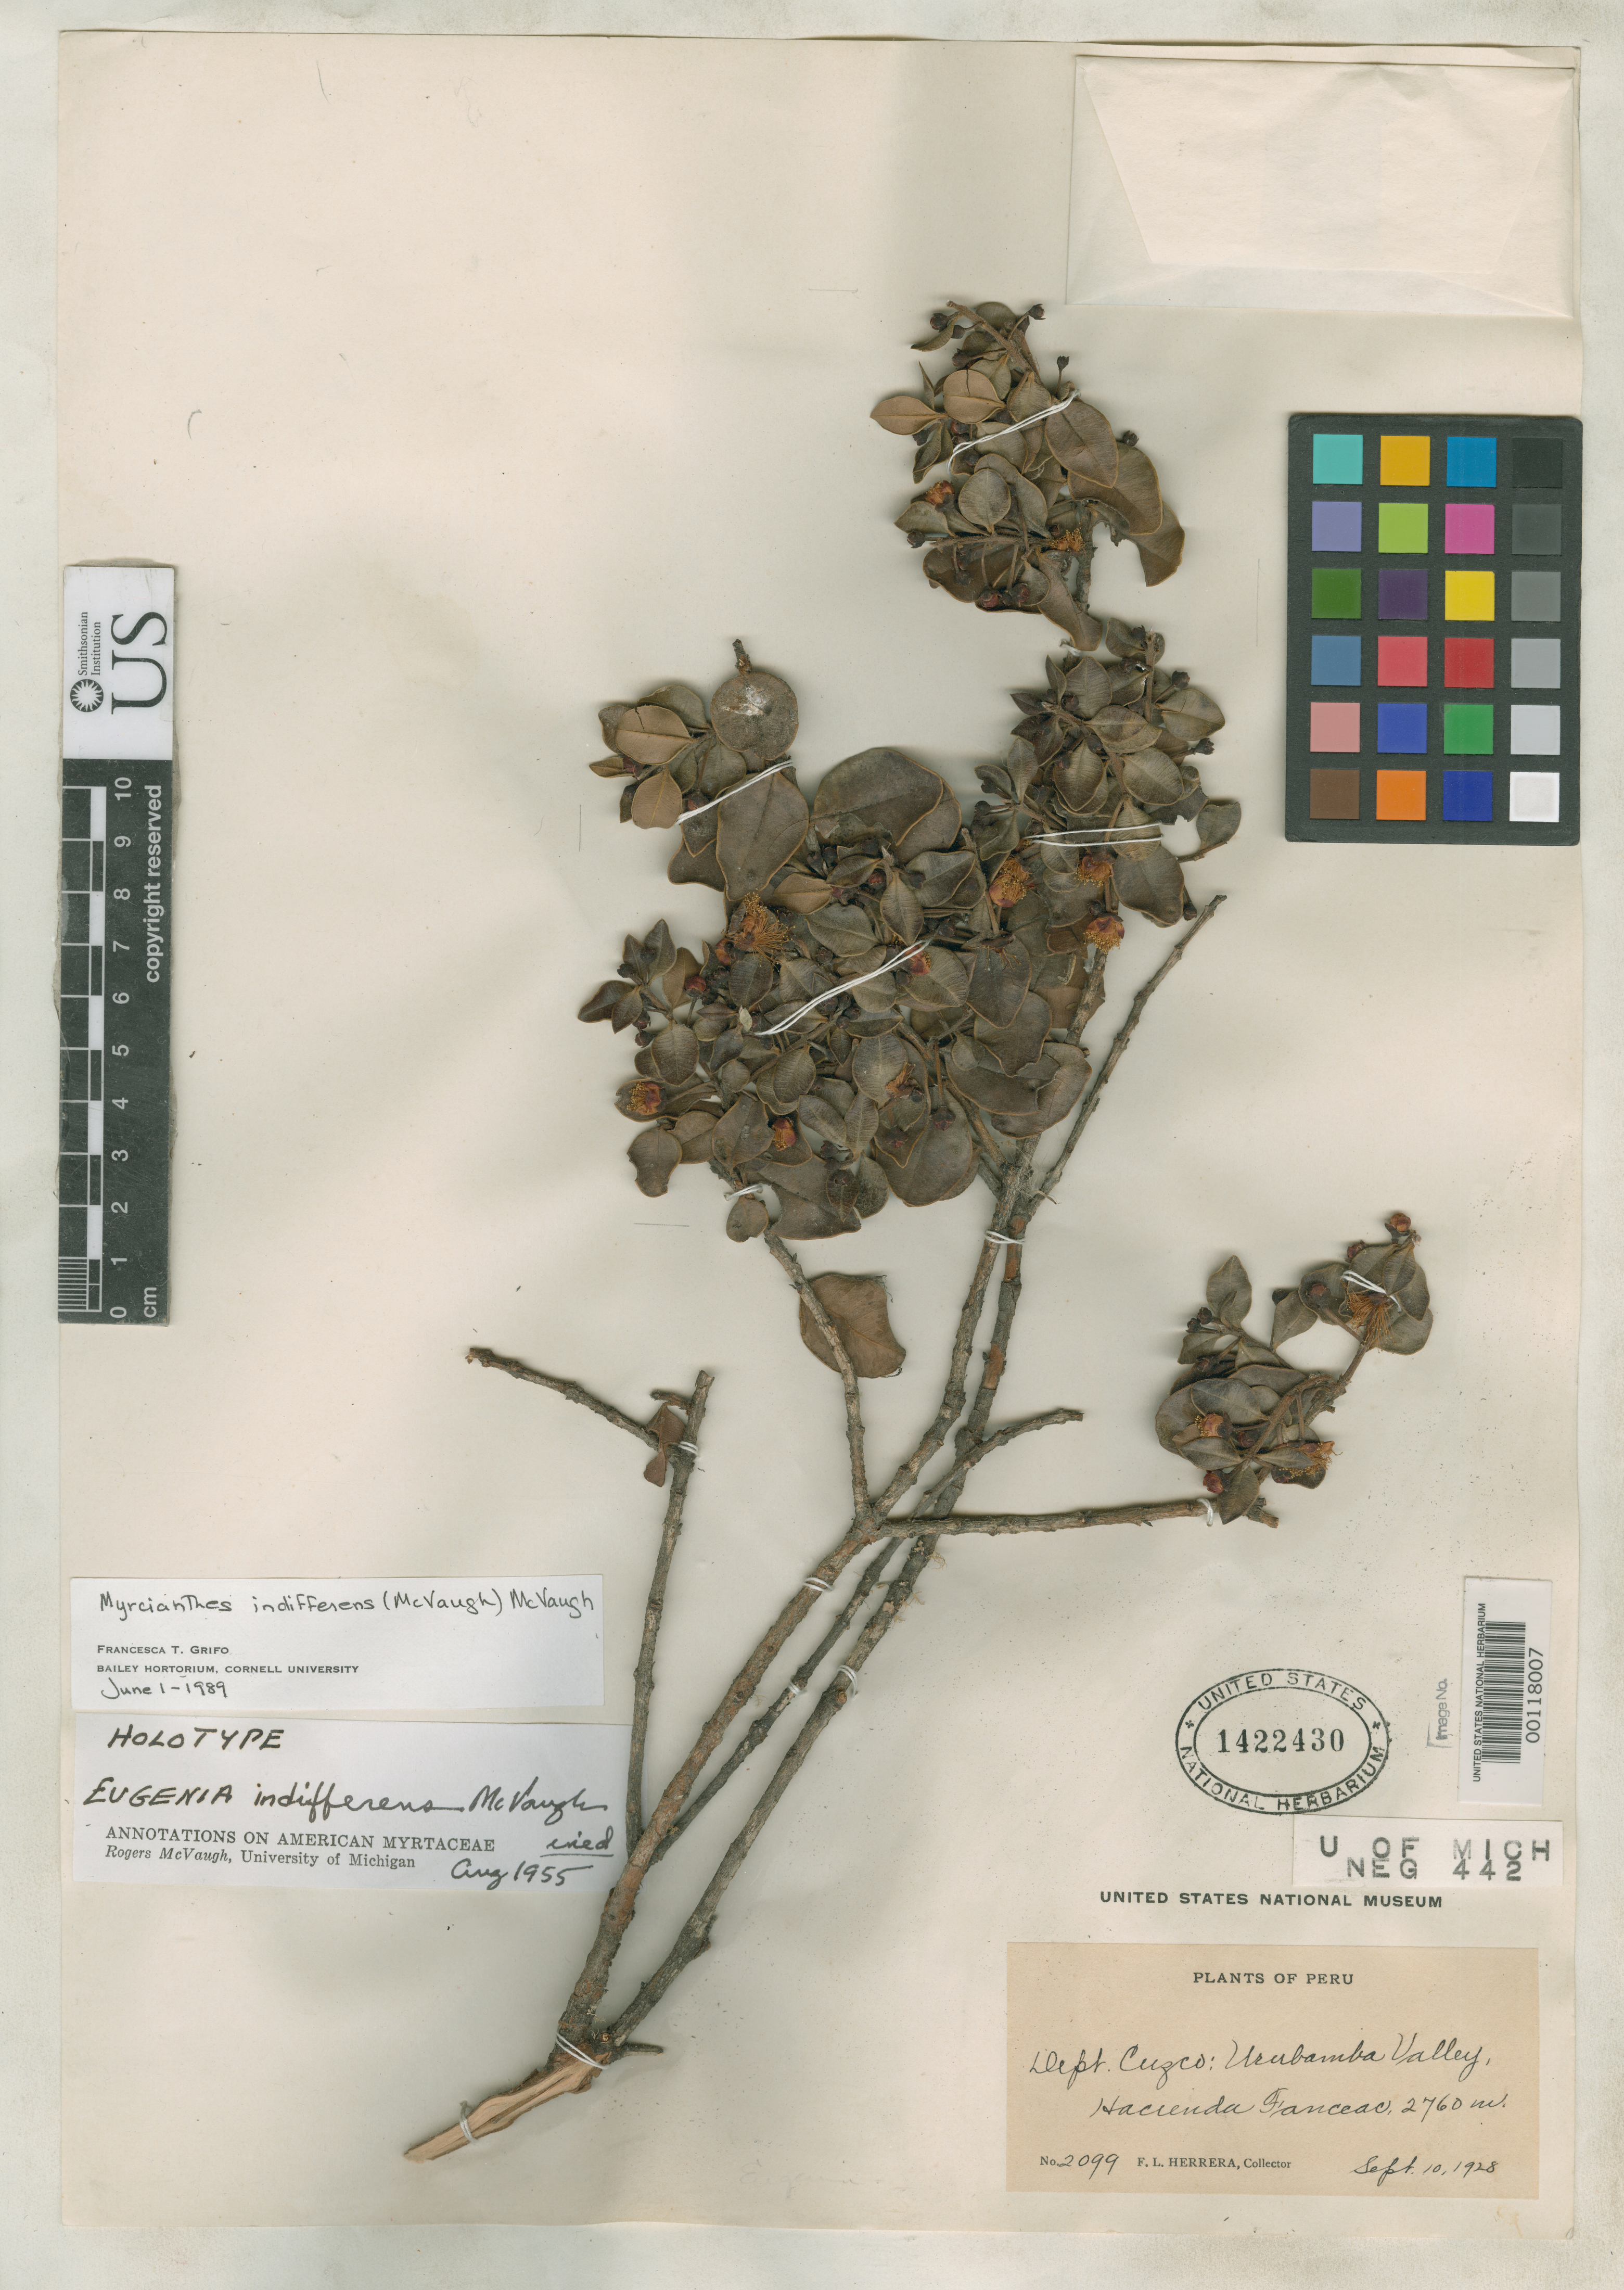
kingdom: Plantae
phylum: Tracheophyta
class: Magnoliopsida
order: Myrtales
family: Myrtaceae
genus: Eugenia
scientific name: Eugenia indifferens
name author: McVaugh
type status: Holotype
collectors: F. L. Herrera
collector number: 2099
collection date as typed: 10 Sep 1928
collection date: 1928-09-10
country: Peru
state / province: Cusco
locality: Ucubamba Valley, Hacienda Tanceac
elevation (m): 2760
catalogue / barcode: US 1422430